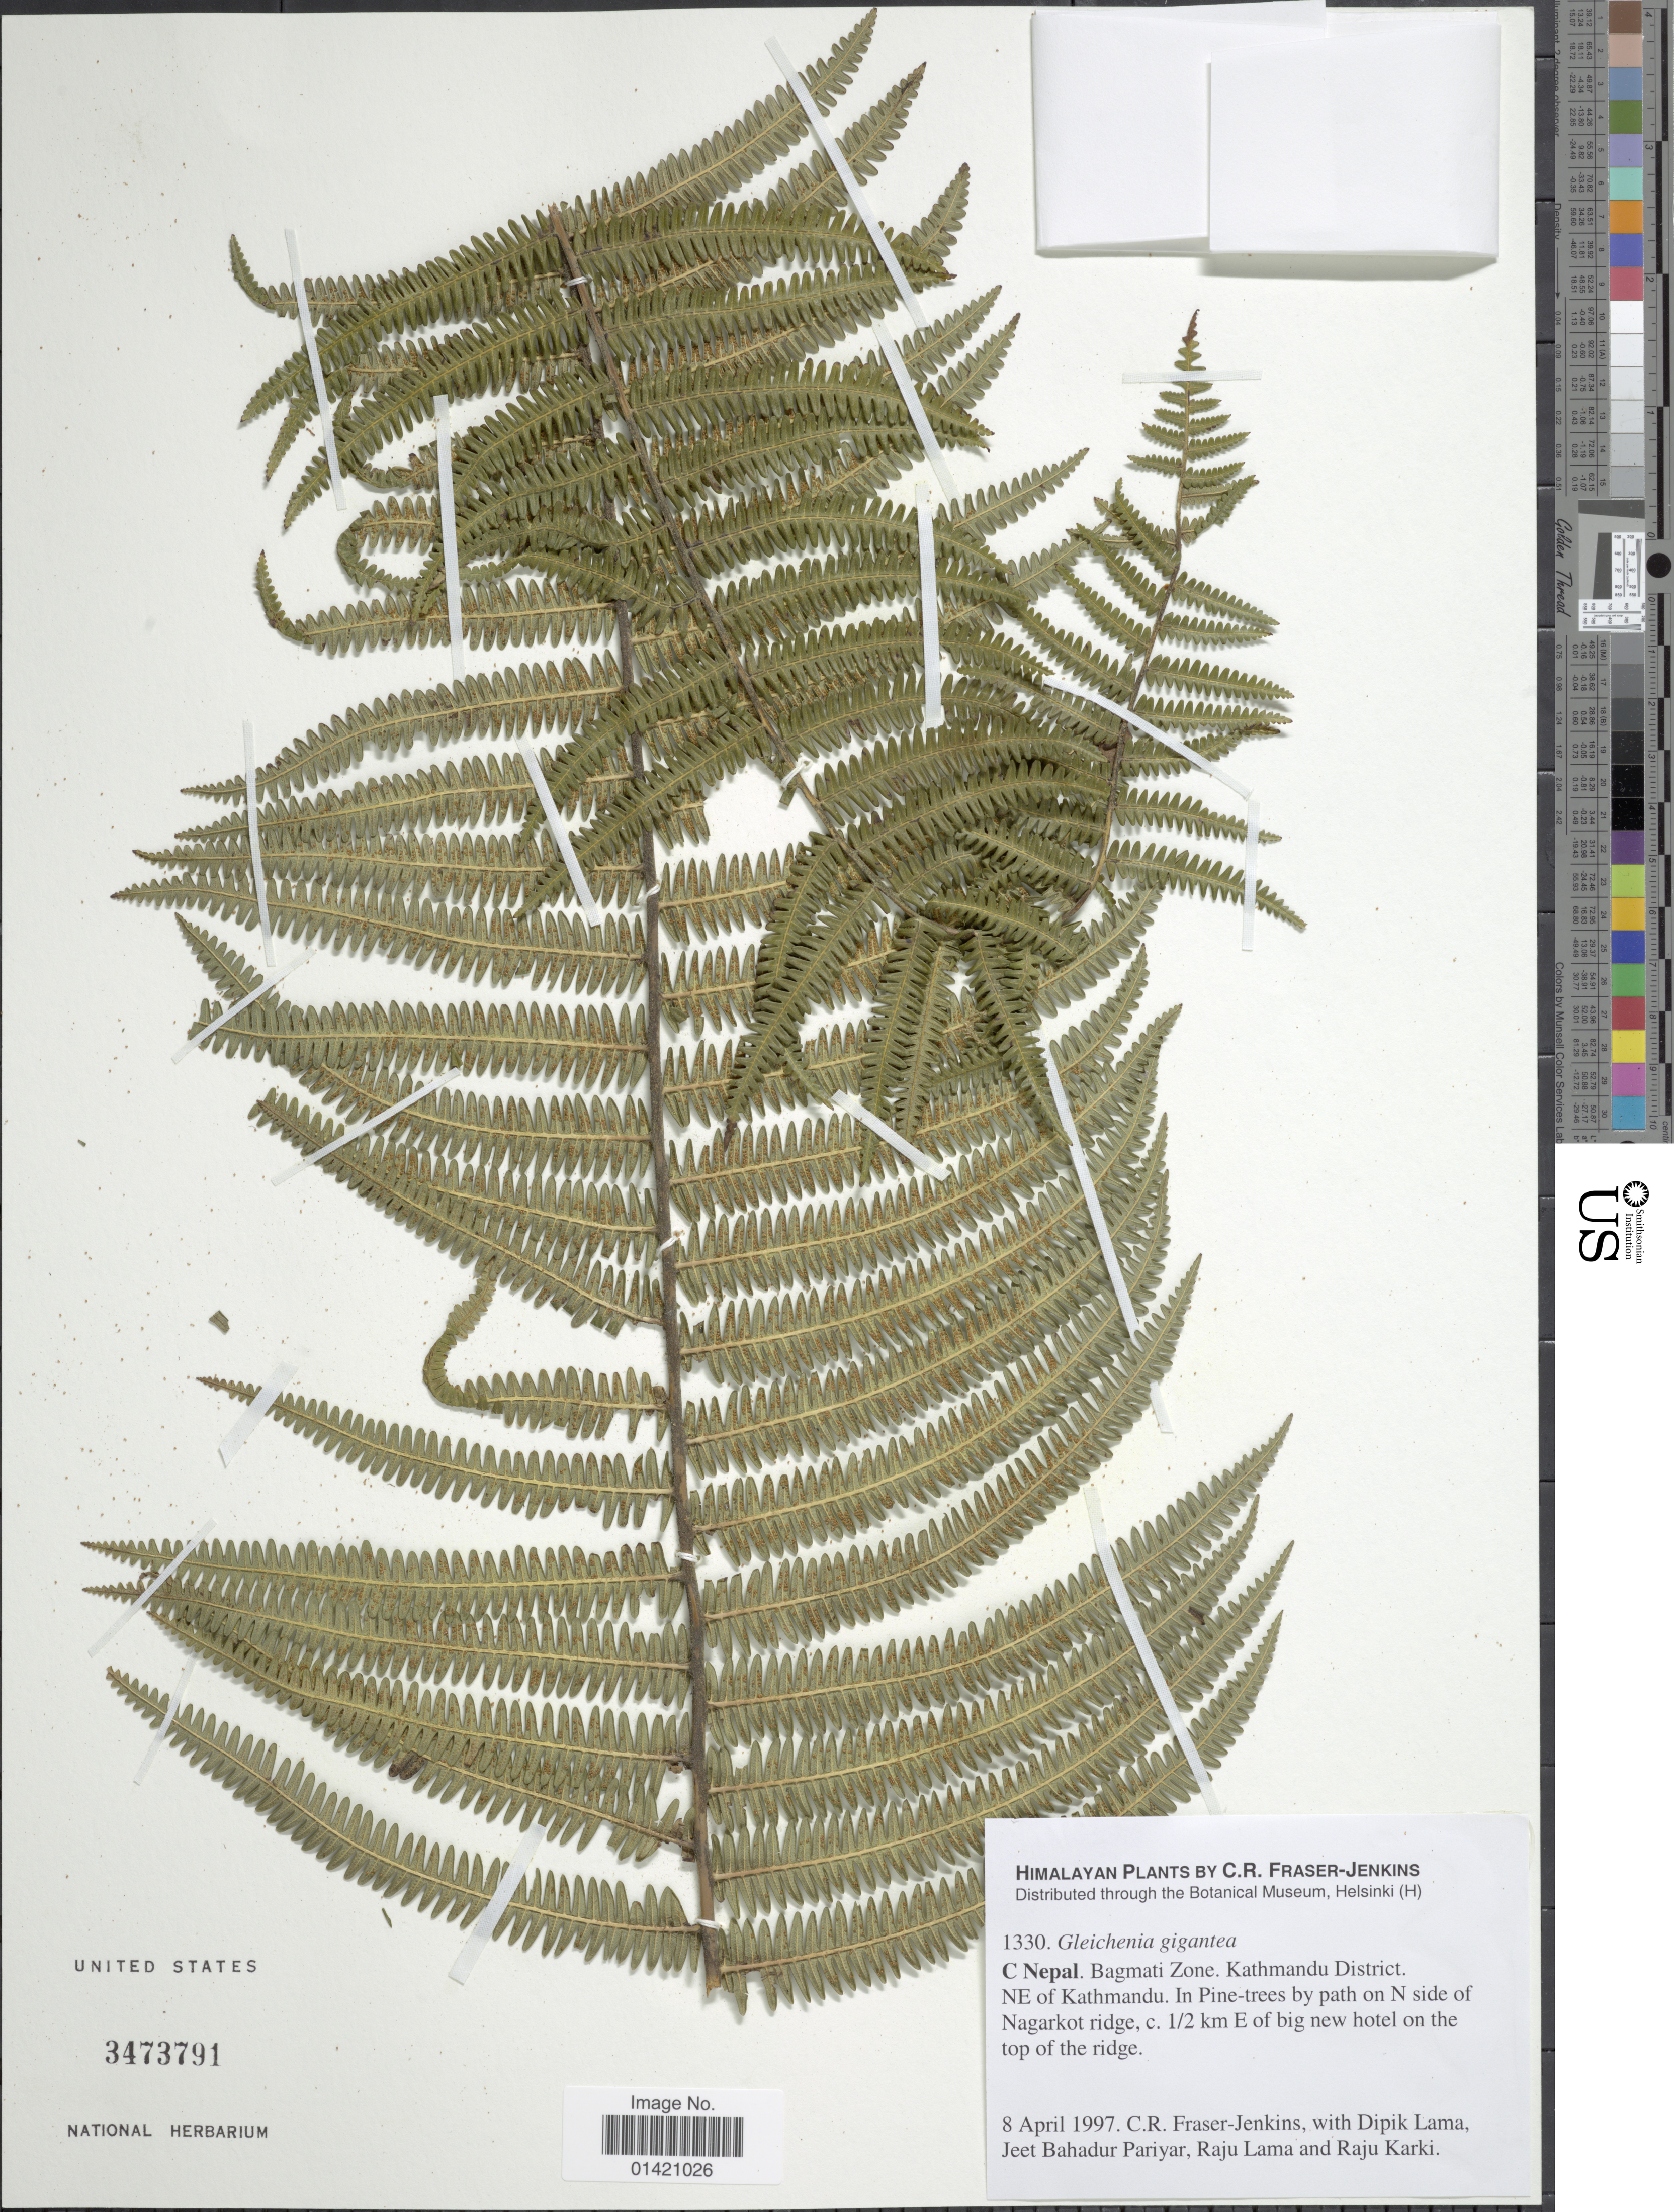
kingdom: Plantae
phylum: Tracheophyta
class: Polypodiopsida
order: Gleicheniales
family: Gleicheniaceae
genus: Diplopterygium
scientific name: Diplopterygium giganteum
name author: (Wall. ex Hook.) Nakai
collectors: C. R. Fraser-Jenkins, D. Lama, J. Pariyar, R. Lama & R. Karki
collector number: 1330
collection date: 1997-04-08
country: Nepal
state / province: Bagmati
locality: C Nepal. Bagmati Zone. Kathmandu District. NE of Kathmandu. In Pine-trees by path on N side of Nagarkot ridge, c. 1/2 km E of big new hotel on the top of the ridge.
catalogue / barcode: US 3473791